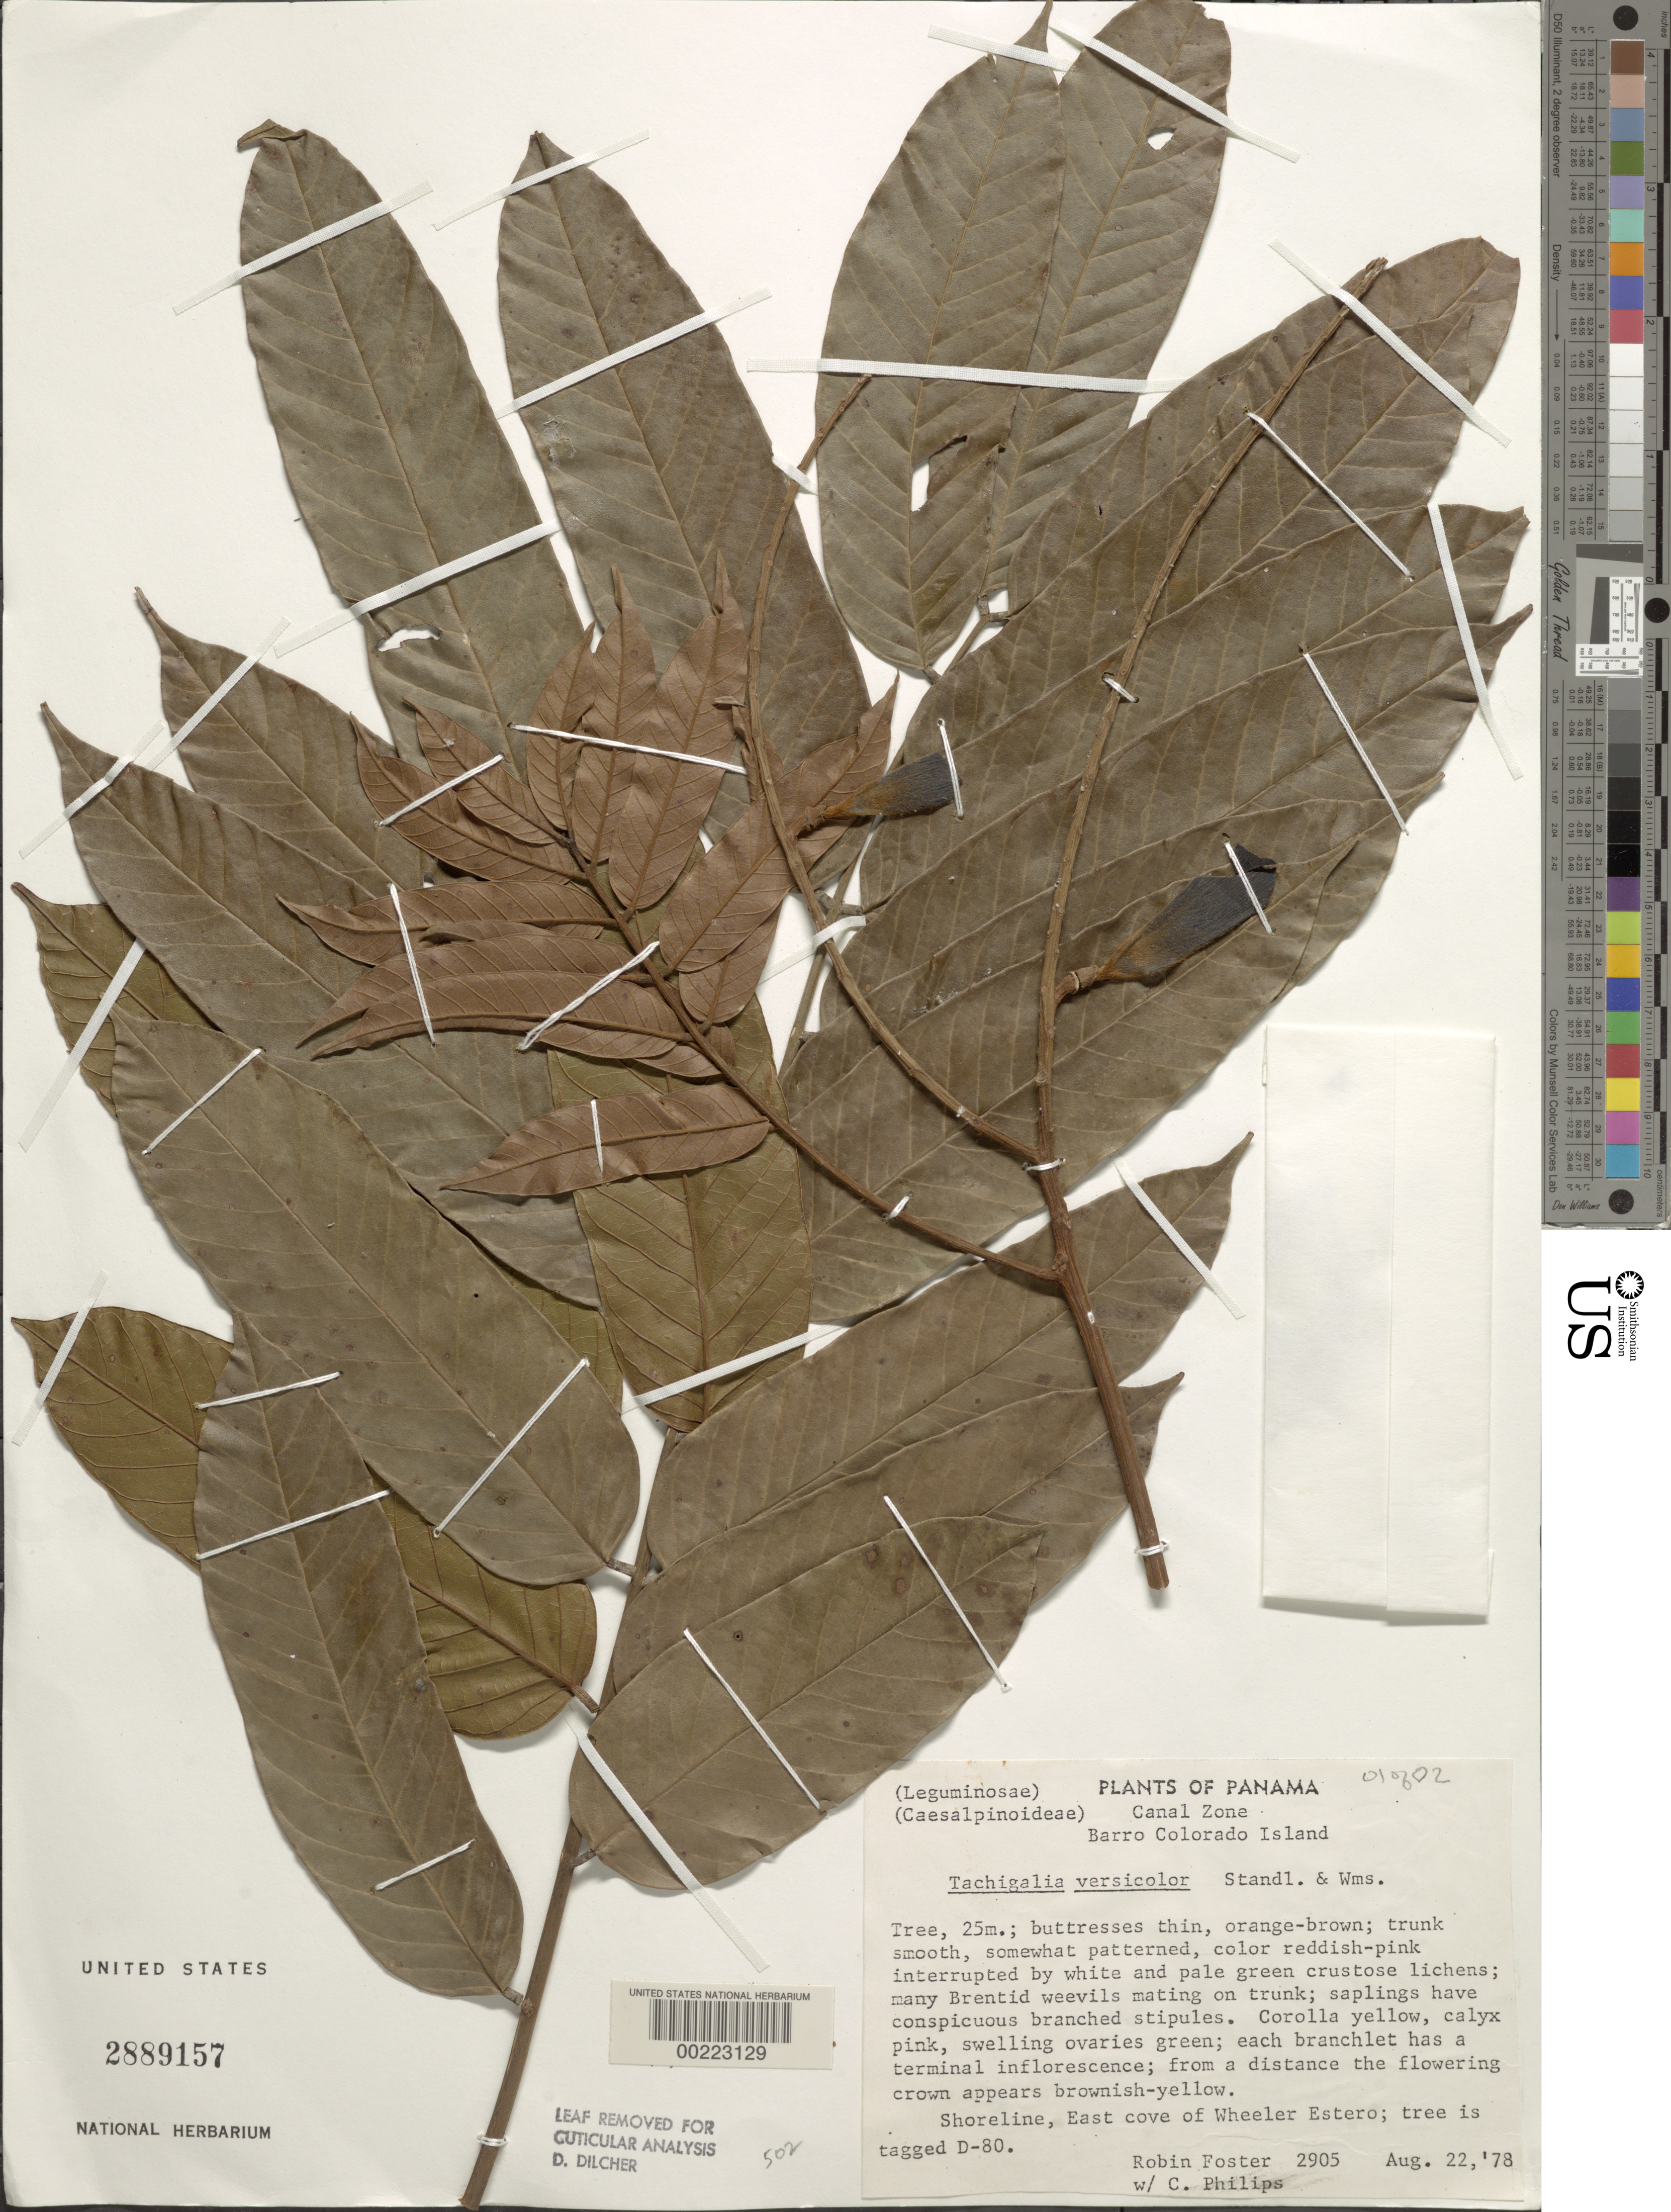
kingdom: Plantae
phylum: Tracheophyta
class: Magnoliopsida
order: Fabales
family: Fabaceae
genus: Tachigali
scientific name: Tachigali versicolor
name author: Standl. & L.O. Williams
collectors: R. Foster & C. Philips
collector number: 2905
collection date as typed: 22 Aug 1978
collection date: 1978-08-22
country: Panama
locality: E cove of Wheeler Estero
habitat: Shoreline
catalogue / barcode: US 2889157